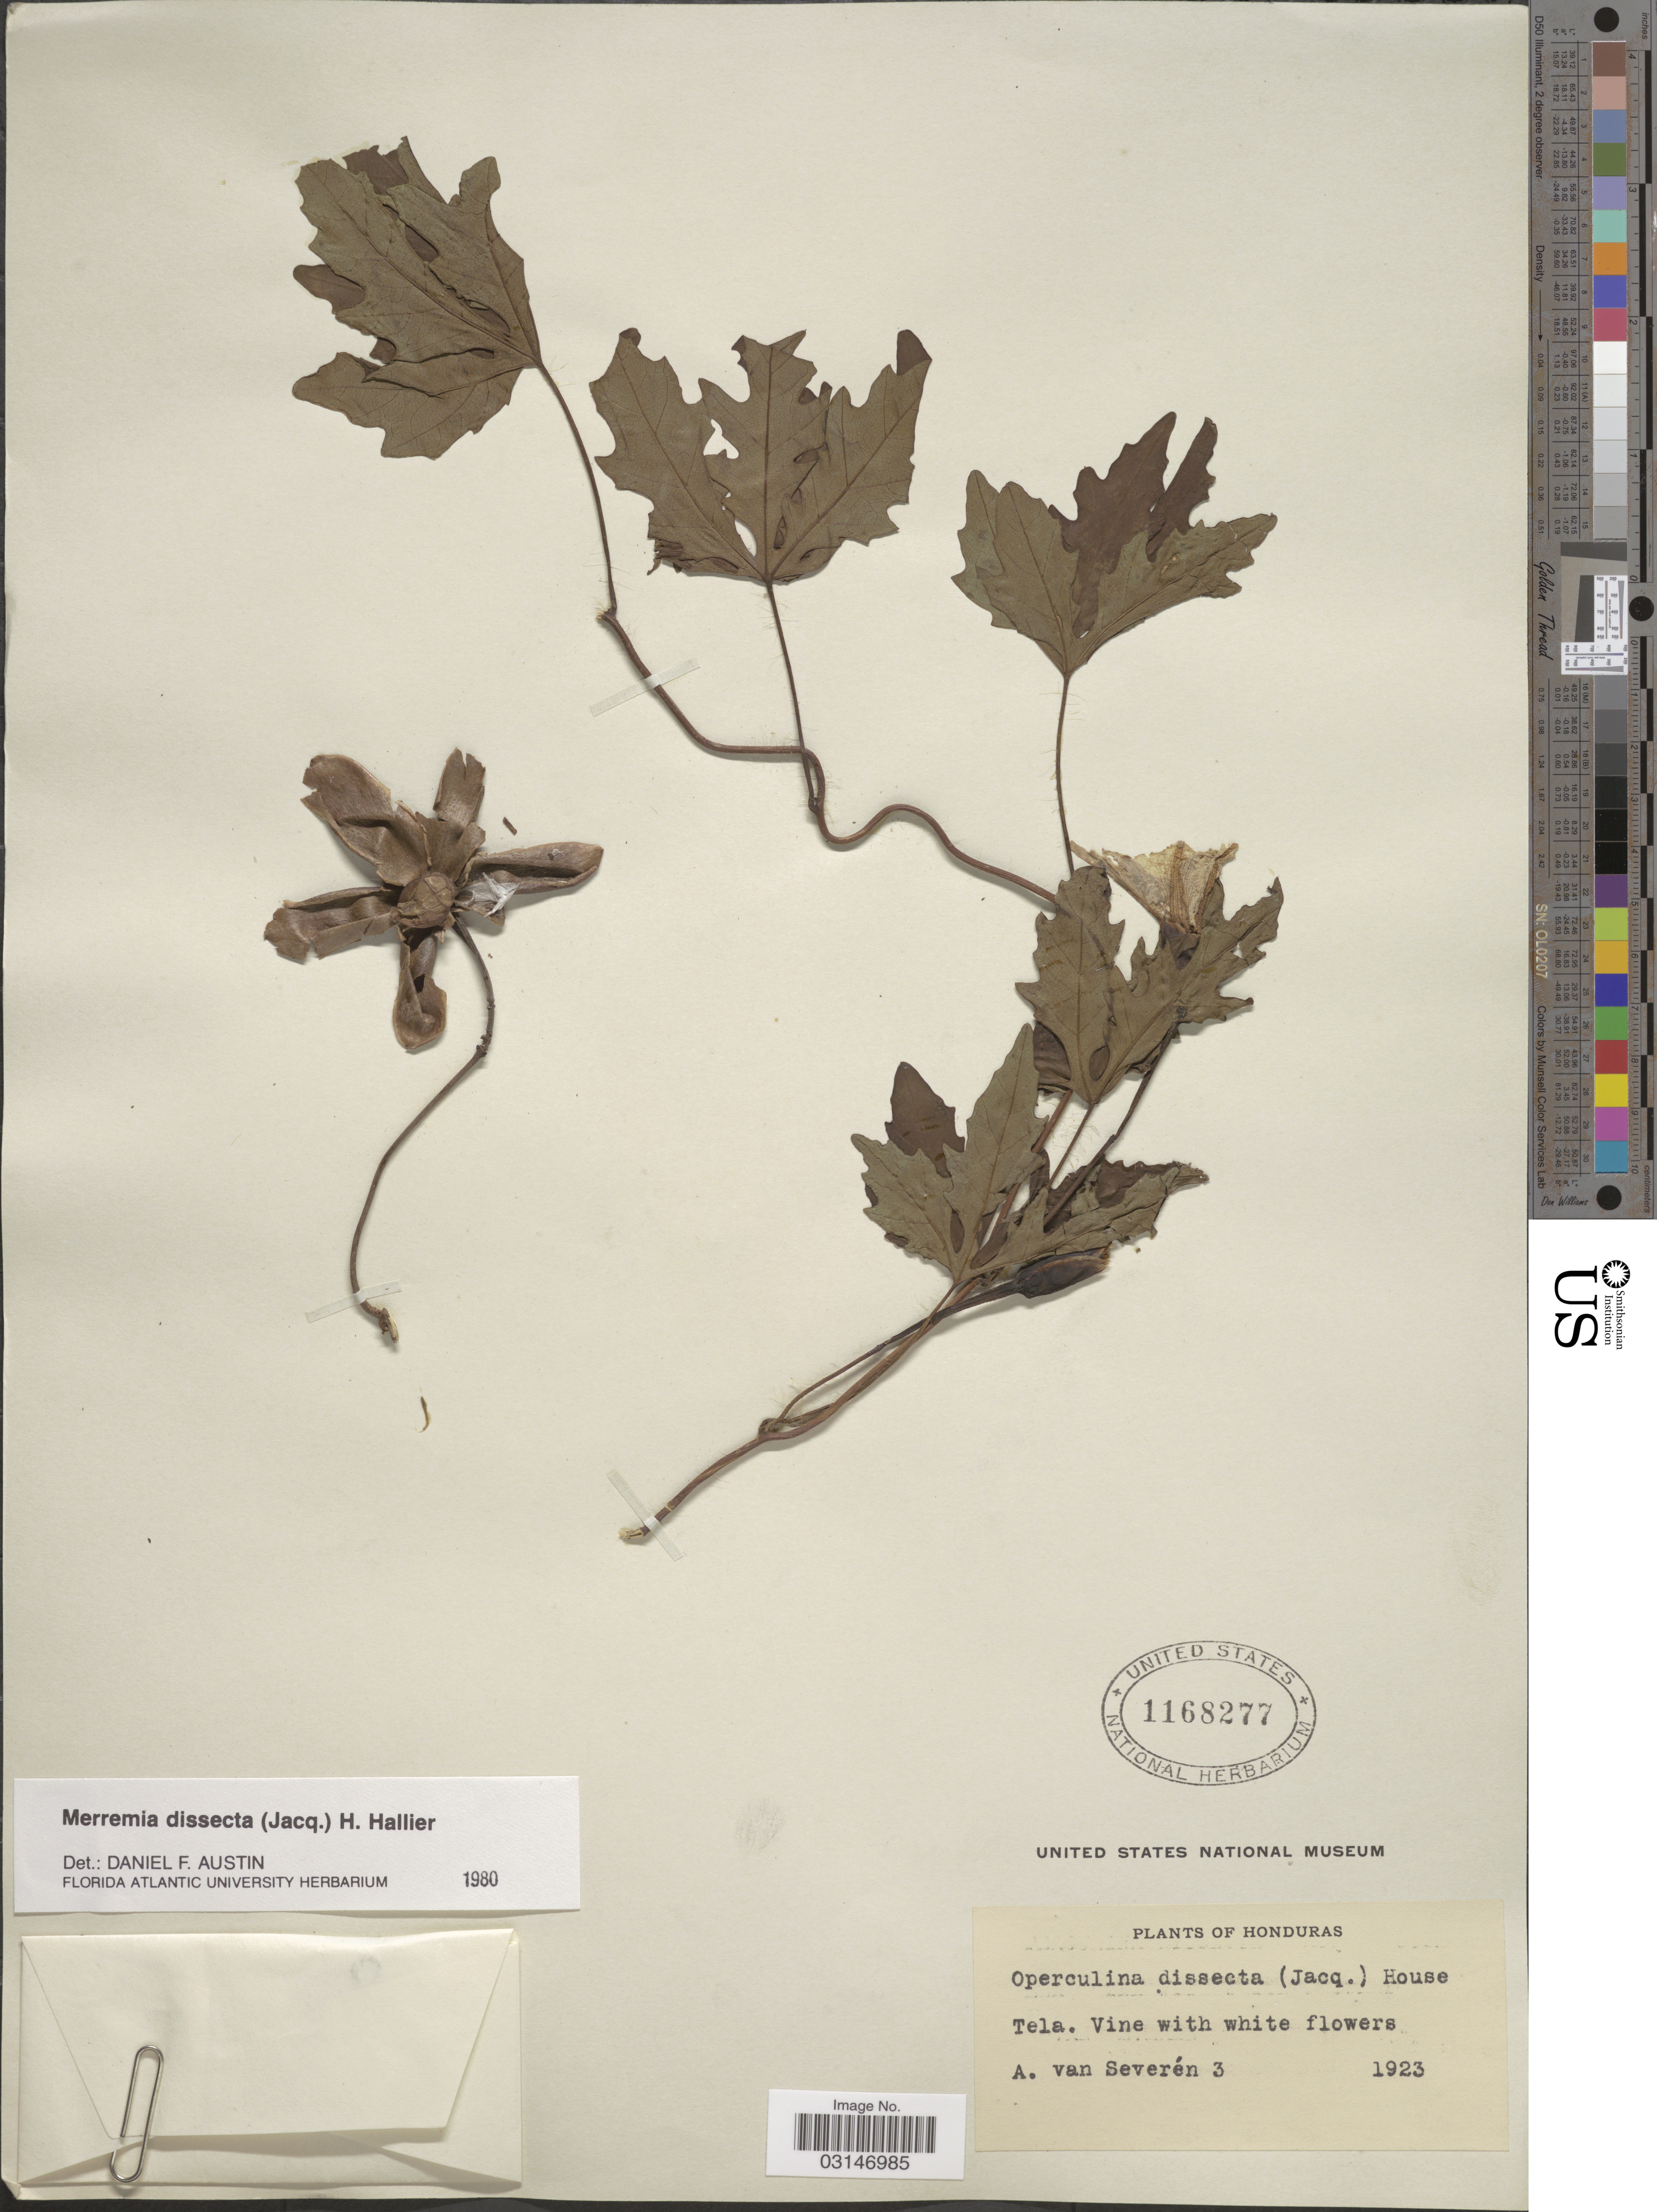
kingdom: Plantae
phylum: Tracheophyta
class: Magnoliopsida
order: Solanales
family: Convolvulaceae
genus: Distimake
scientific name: Distimake dissectus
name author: (Jacq.) A. R. Simões & Staples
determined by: Strong, Mark T., (BOT), Smithsonian Institution - National Museum of Natural History (UNITED STATES)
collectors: A. Van Severen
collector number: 3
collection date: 1923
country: Honduras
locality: Tela.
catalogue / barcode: US 1168277